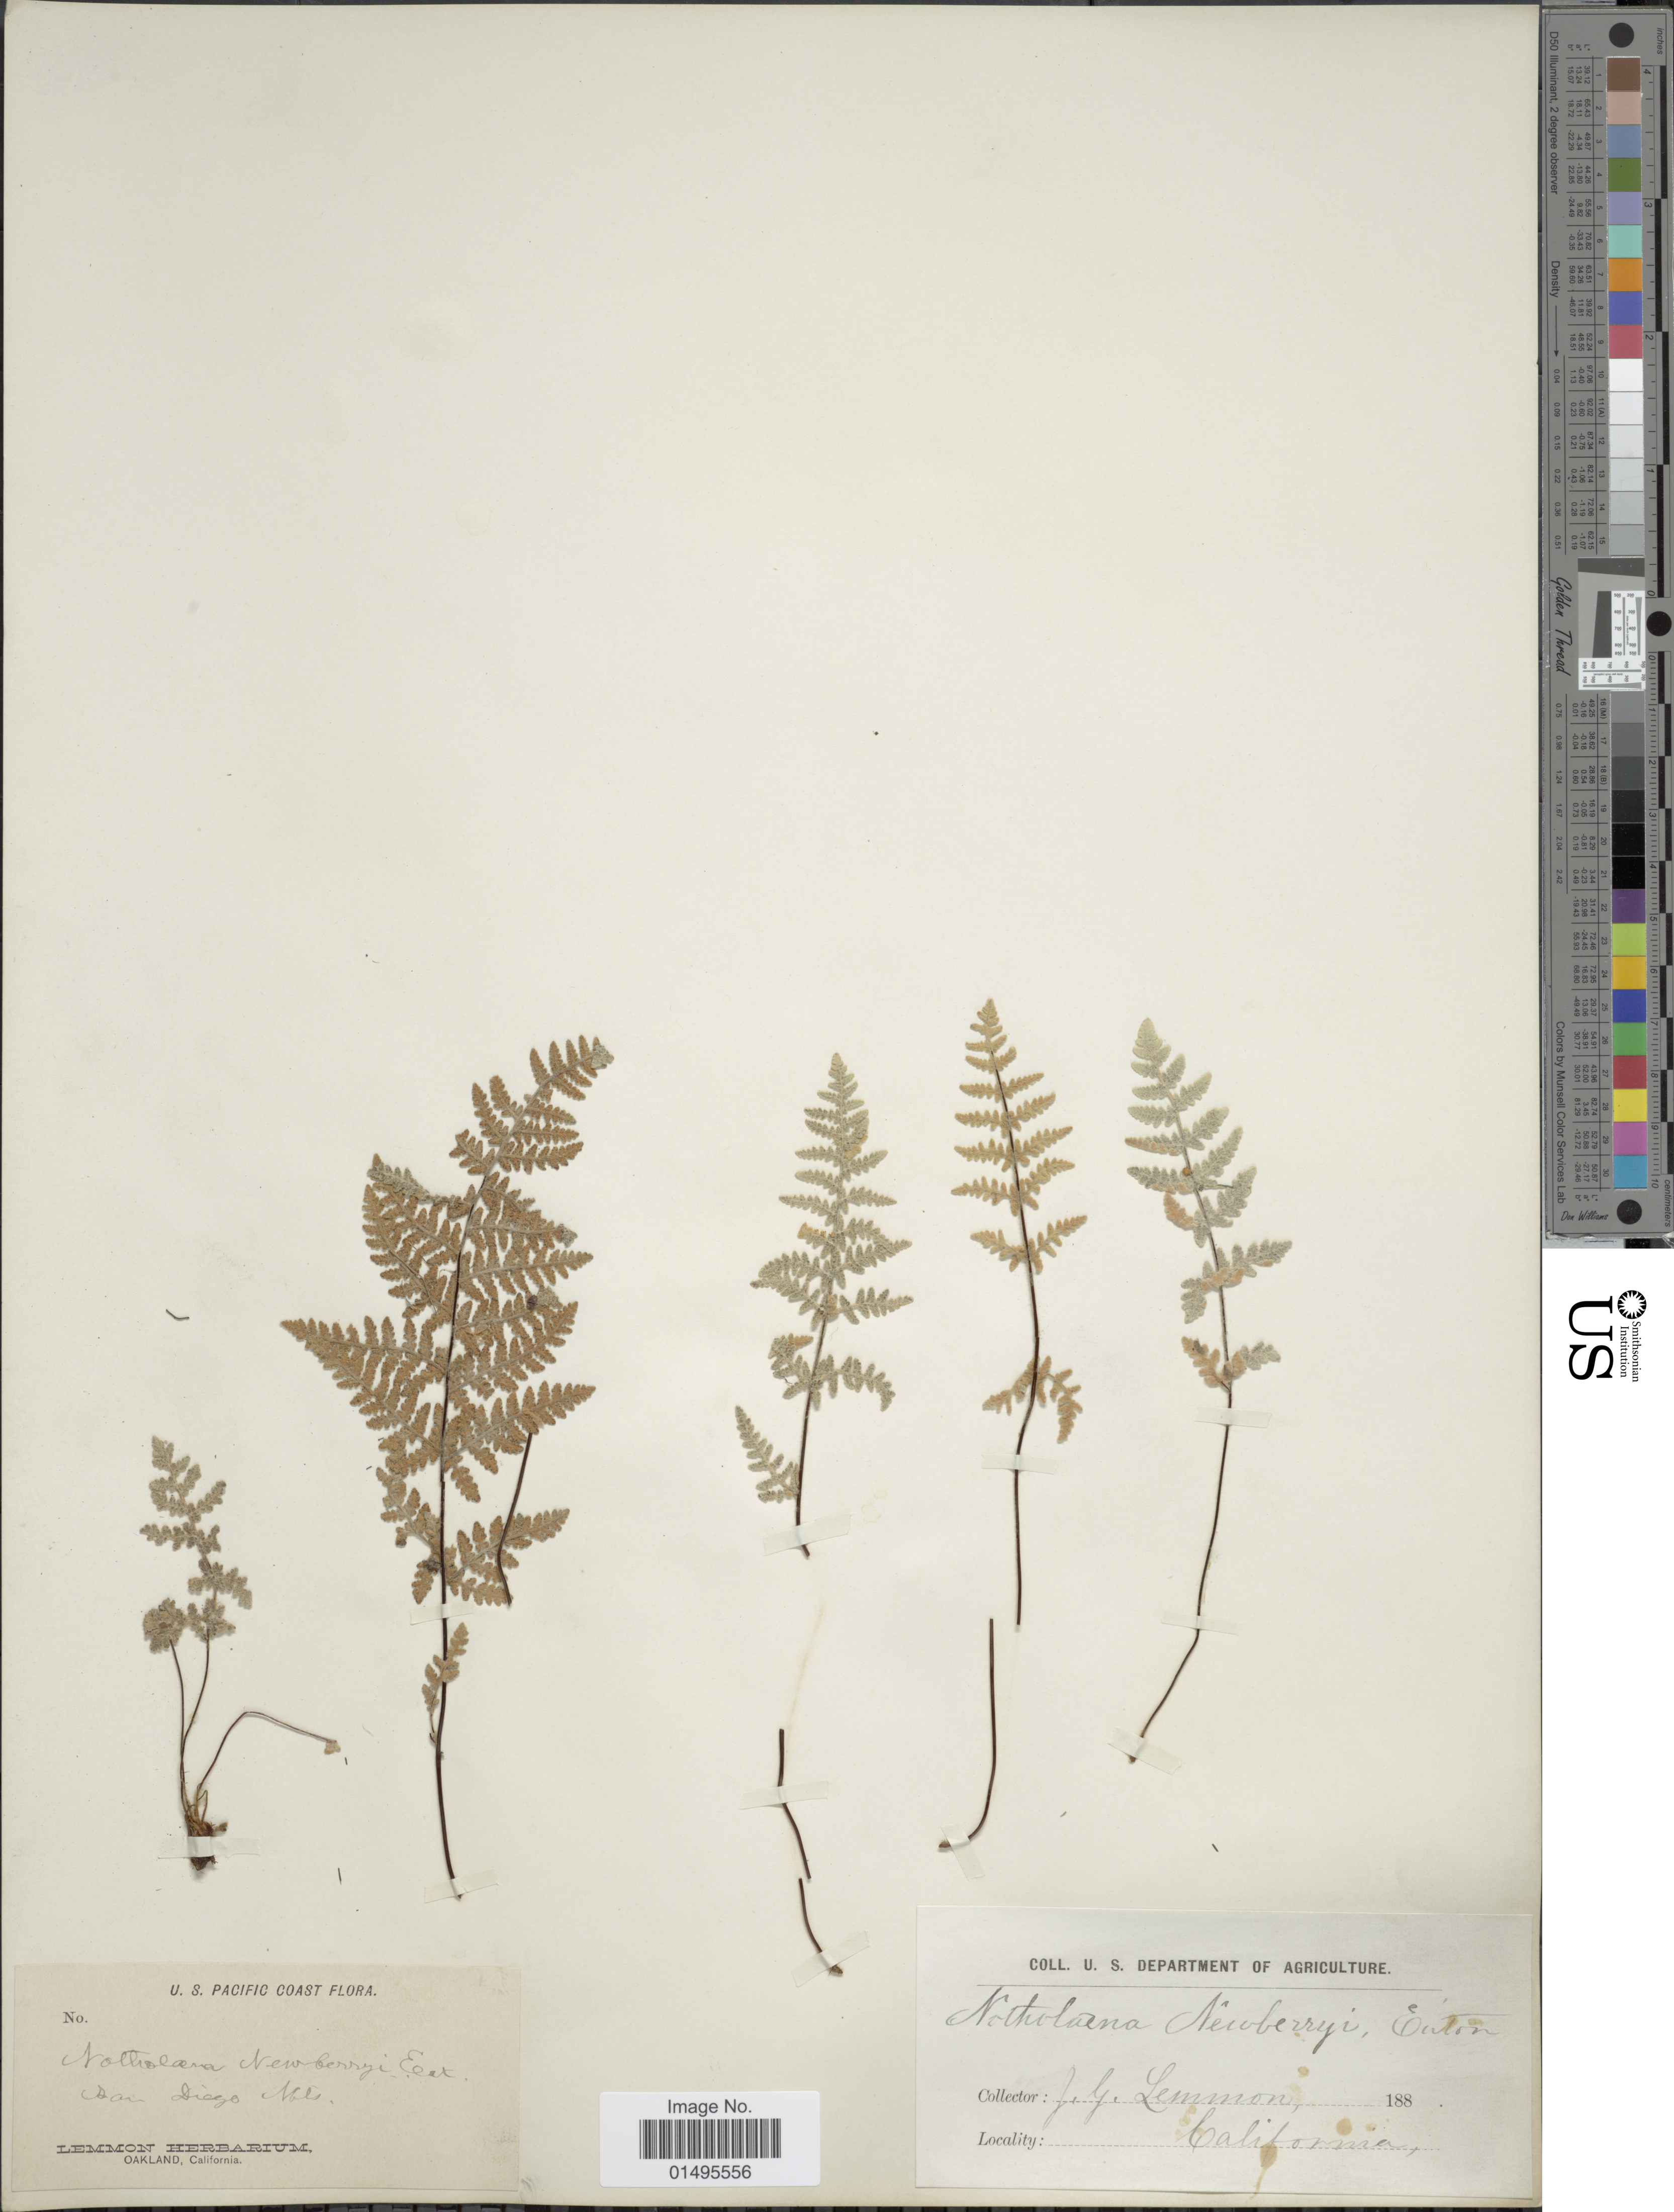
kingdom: Plantae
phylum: Tracheophyta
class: Polypodiopsida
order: Polypodiales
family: Pteridaceae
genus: Notholaena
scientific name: Notholaena newberryi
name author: D.C. Eaton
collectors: J. Lemmon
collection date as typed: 188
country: United States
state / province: California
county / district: San Diego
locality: Pacific Coast, San Diego Mts., California